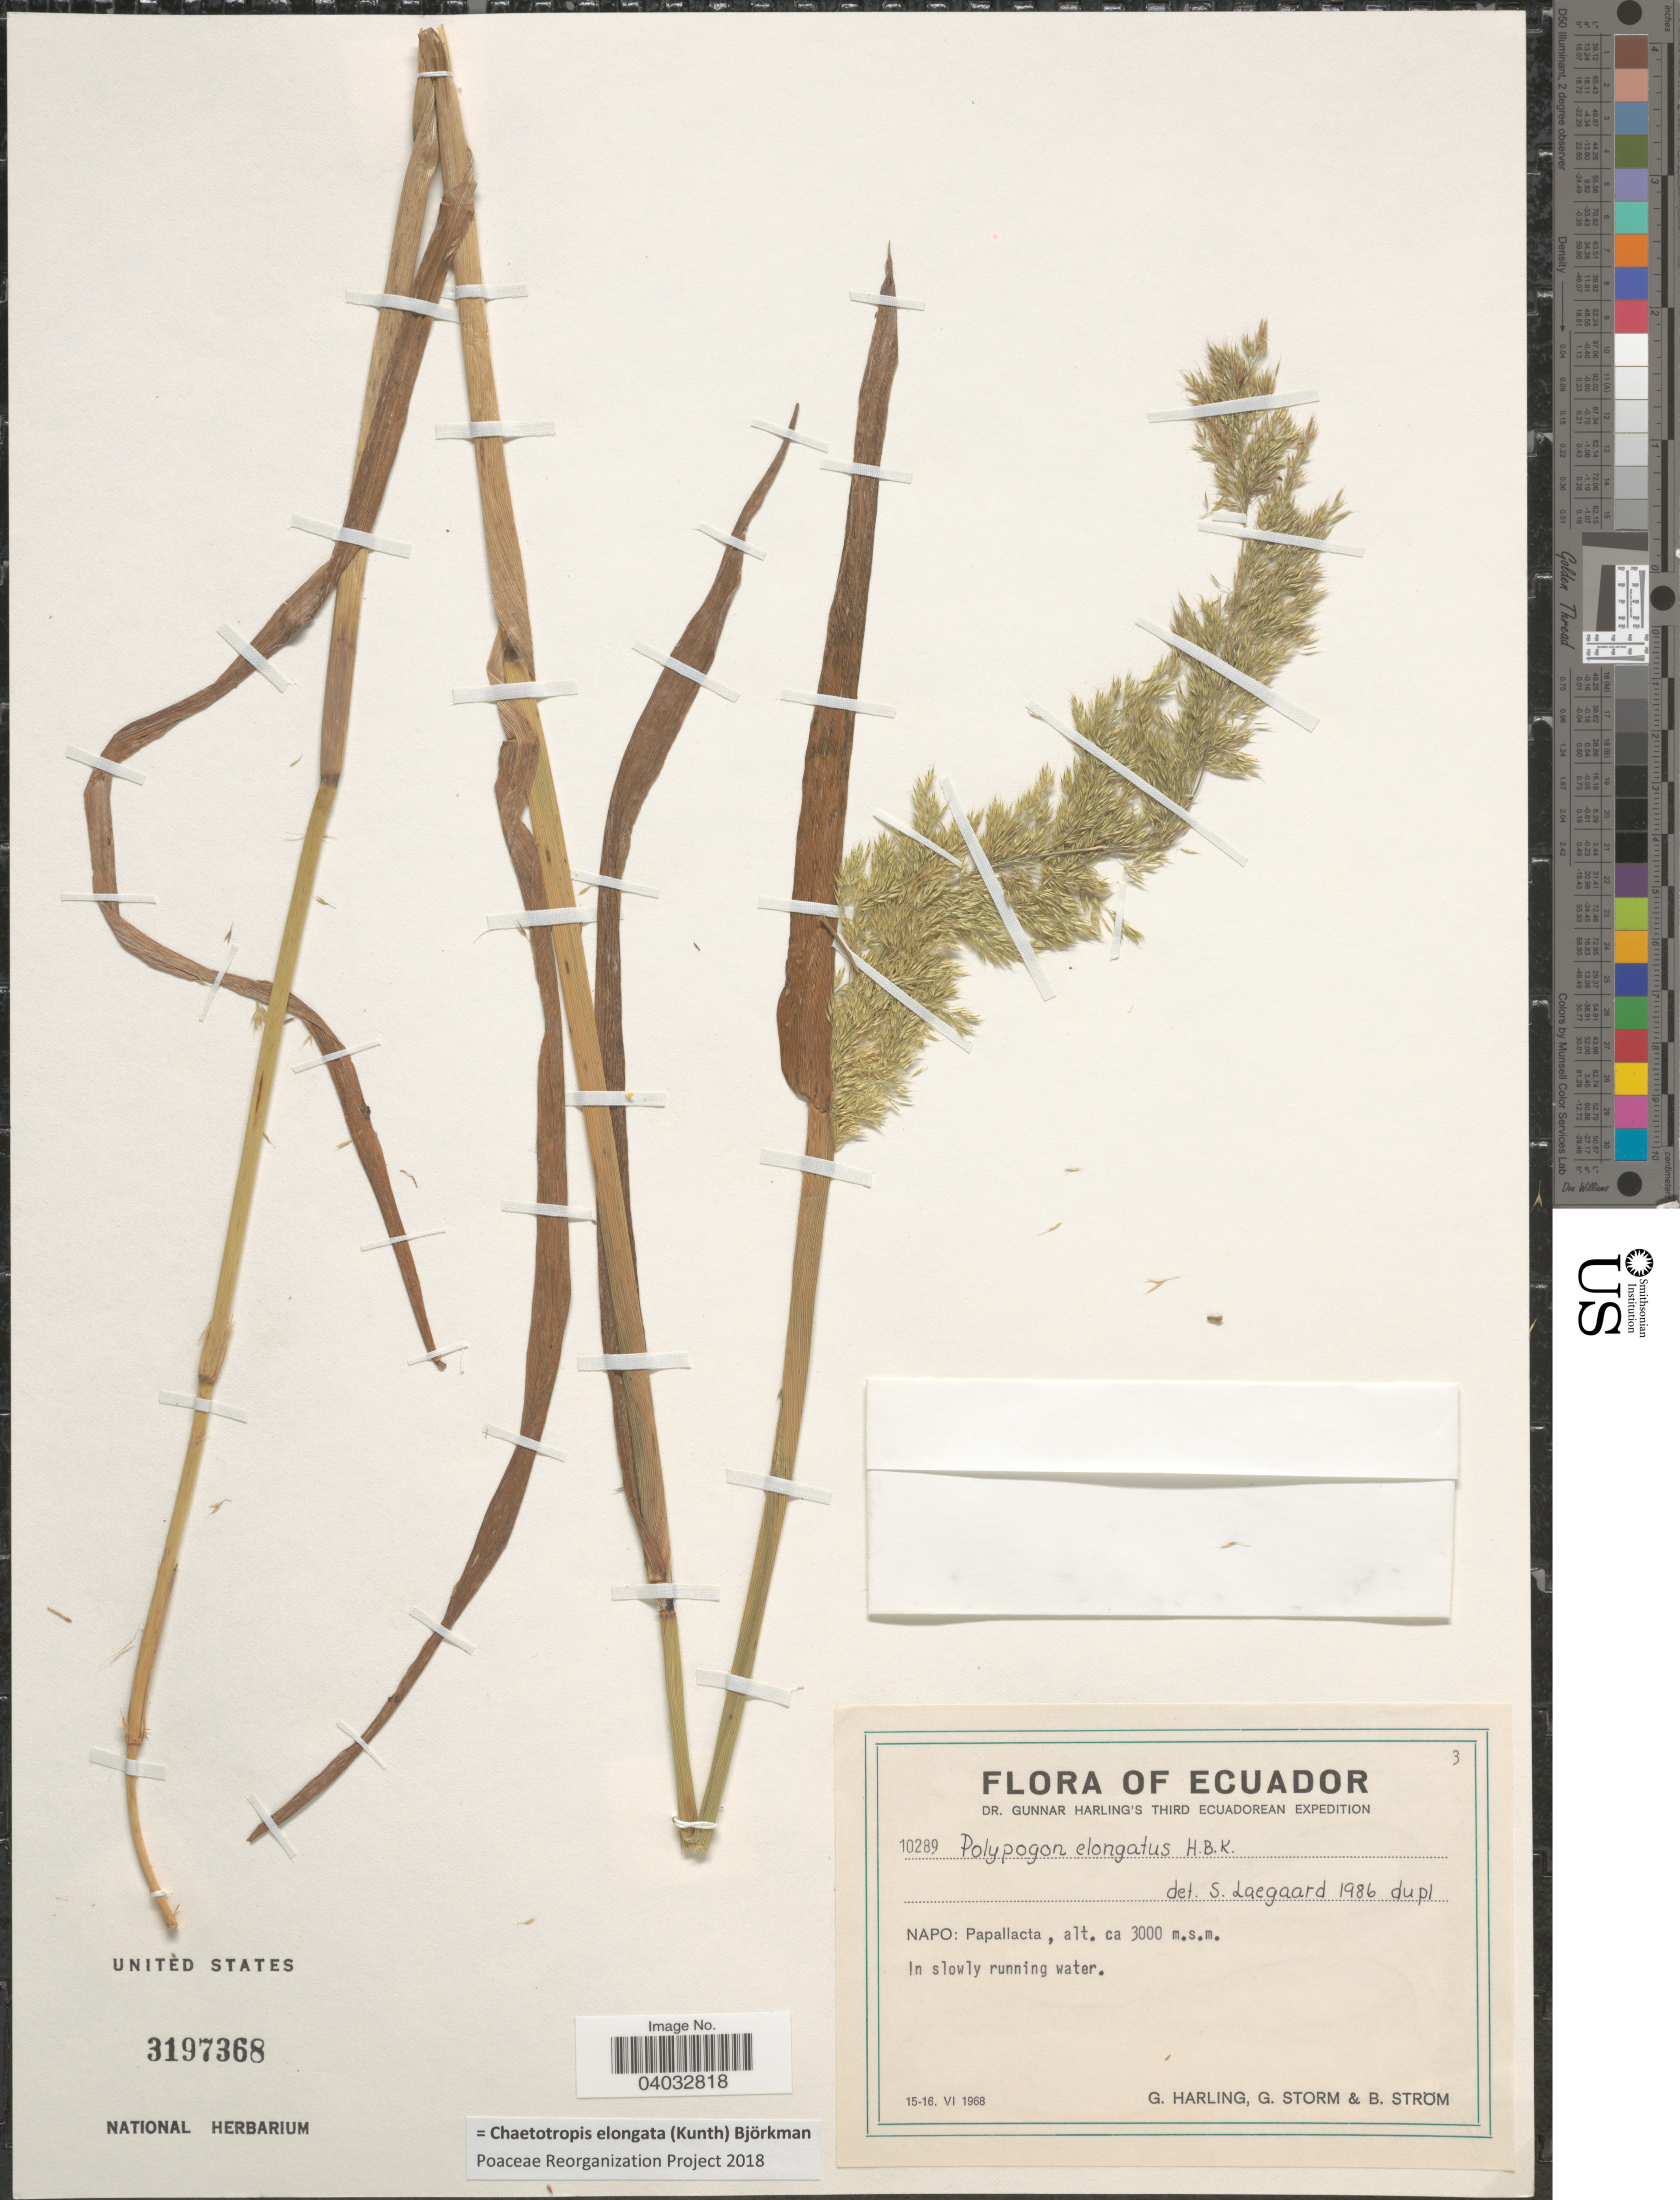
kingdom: Plantae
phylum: Tracheophyta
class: Liliopsida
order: Poales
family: Poaceae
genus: Chaetotropis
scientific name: Chaetotropis elongata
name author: (Kunth) Björkman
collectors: G. Harling, G. Storm & B. Ström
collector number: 10289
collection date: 1968-06-15/1968-06-16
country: Ecuador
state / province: Napo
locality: Papallacta. in slowly running water.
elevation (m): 3000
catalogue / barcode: US 3197368